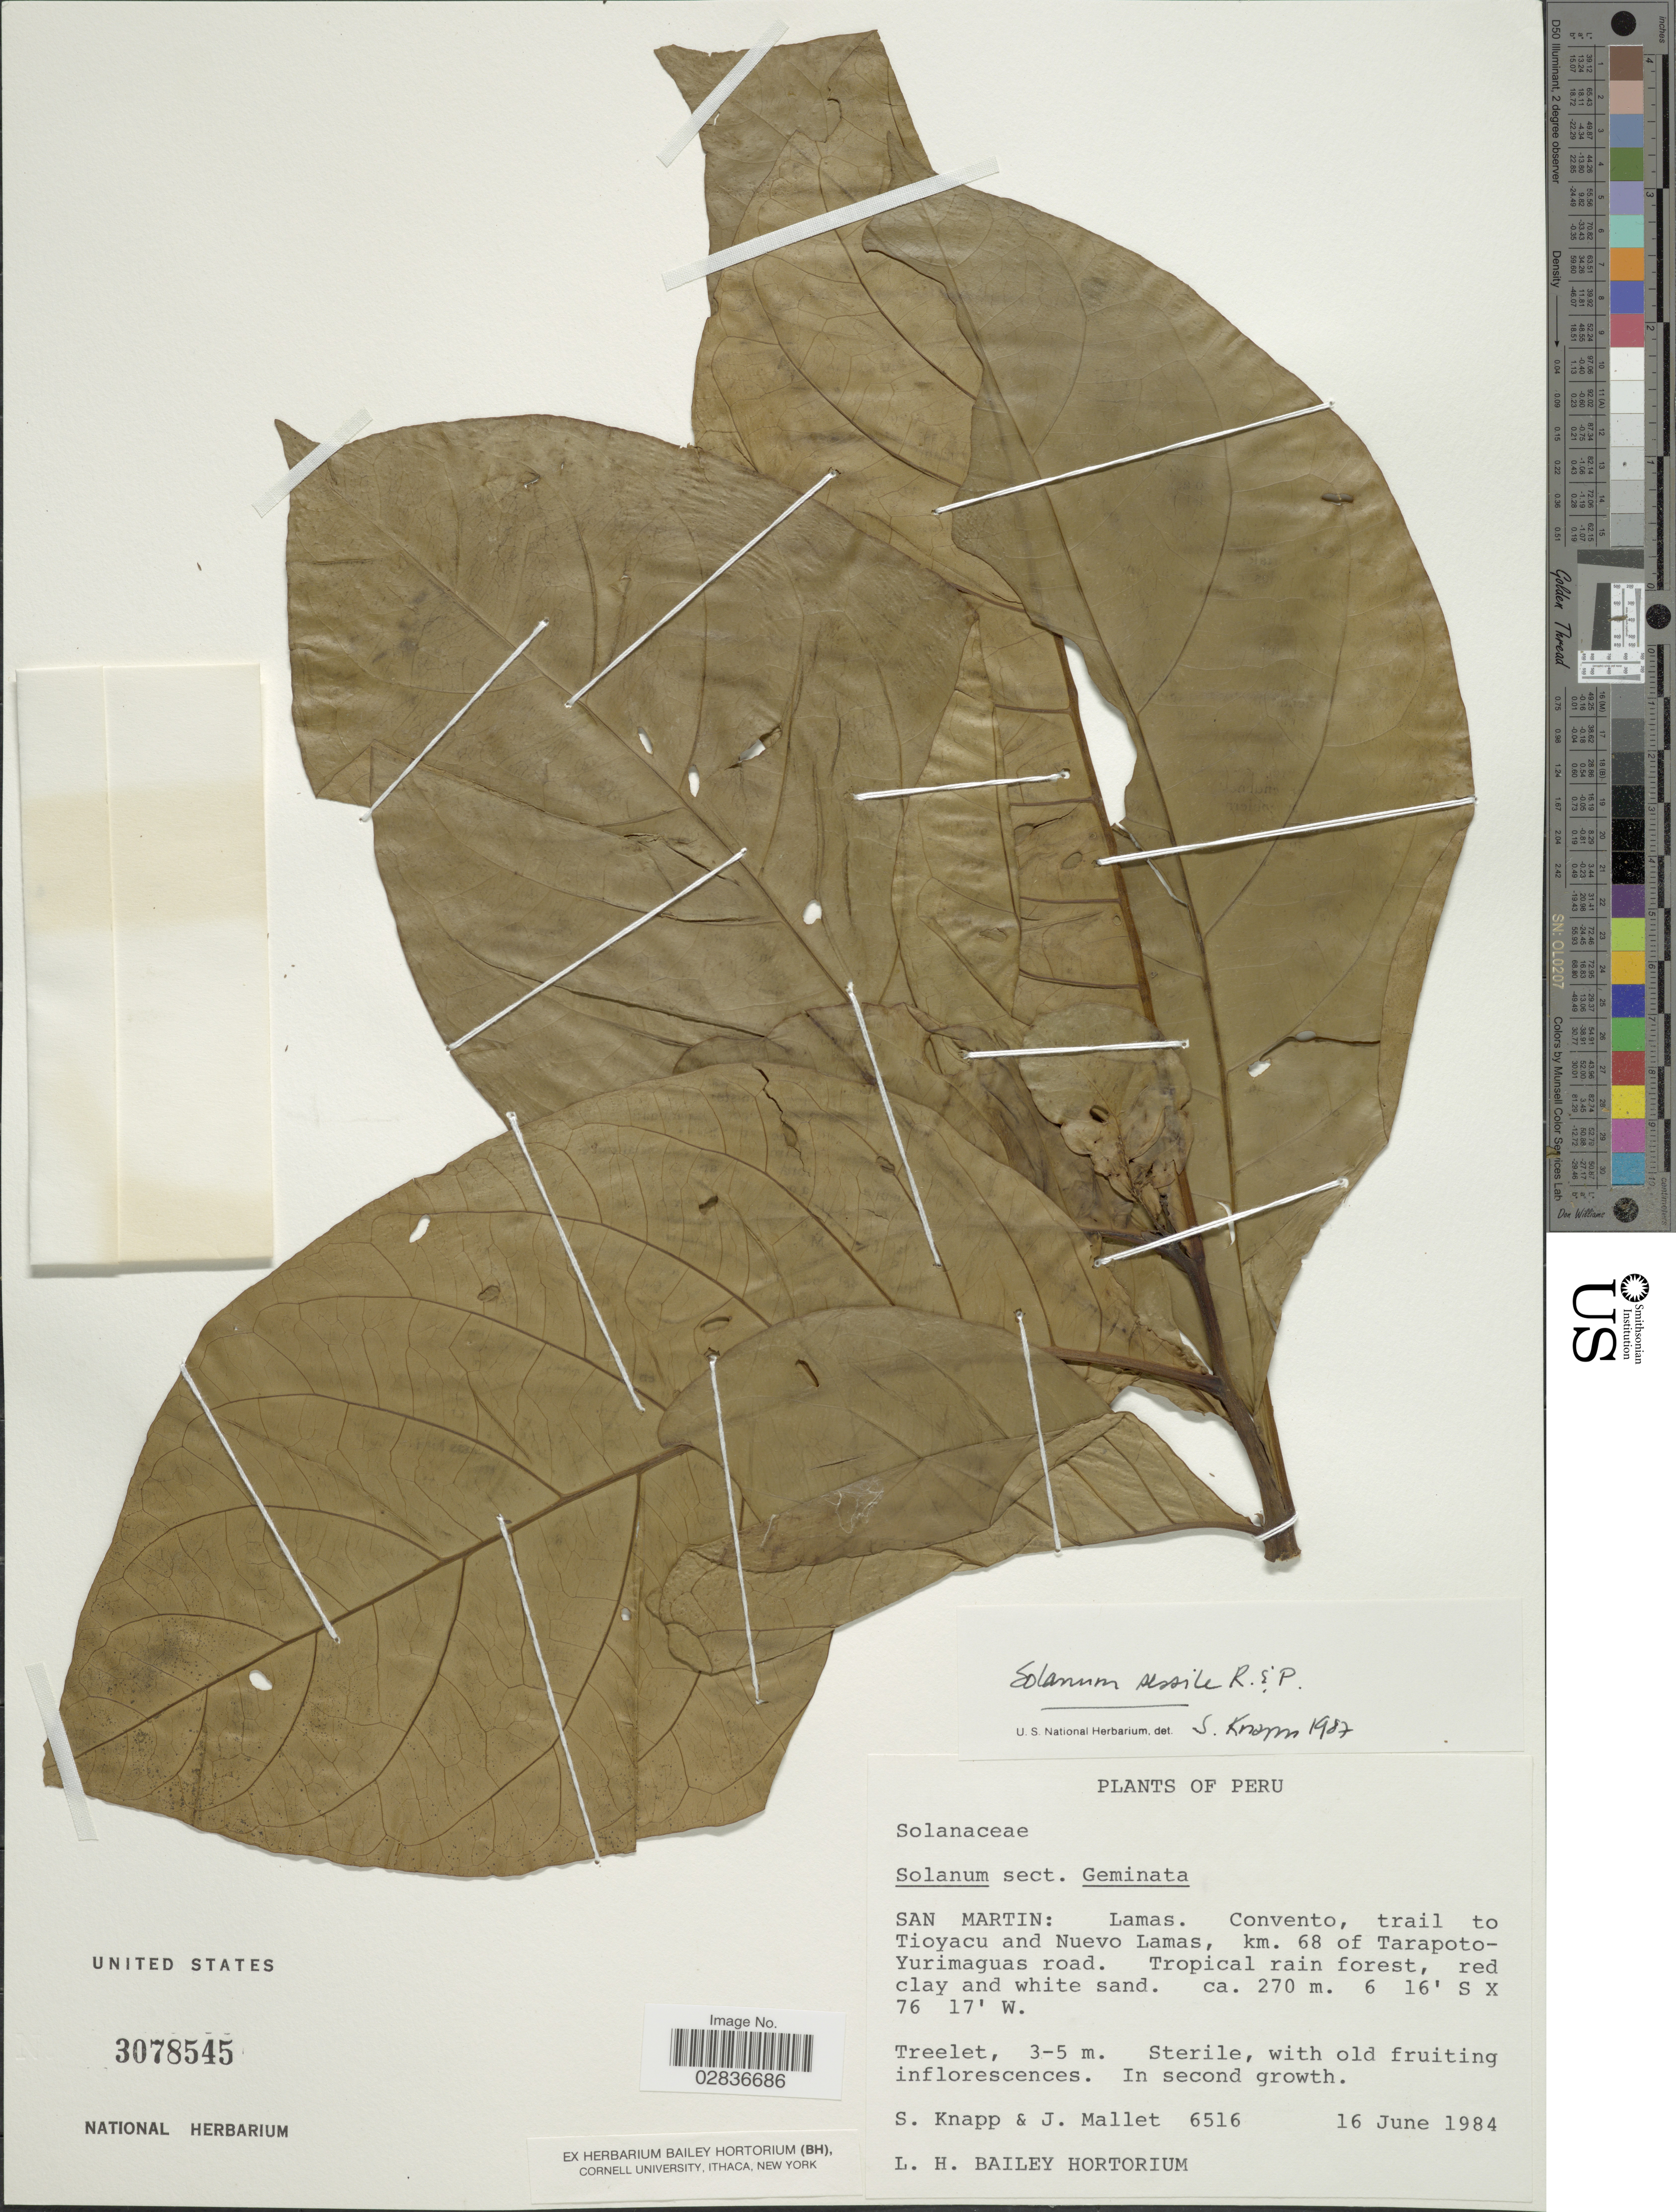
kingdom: Plantae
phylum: Tracheophyta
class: Magnoliopsida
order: Solanales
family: Solanaceae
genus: Solanum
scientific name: Solanum sessile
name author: Ruiz & Pav.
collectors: S. Knapp & J. Mallet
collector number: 6516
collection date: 1984-06-16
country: Peru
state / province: San Martín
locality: San Martin: Lamas. Convento, trail to Tioyacu and Nuevo Lamas, km. 68 of Tarapoto-Yurimaguas road.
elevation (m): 270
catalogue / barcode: US 3078545